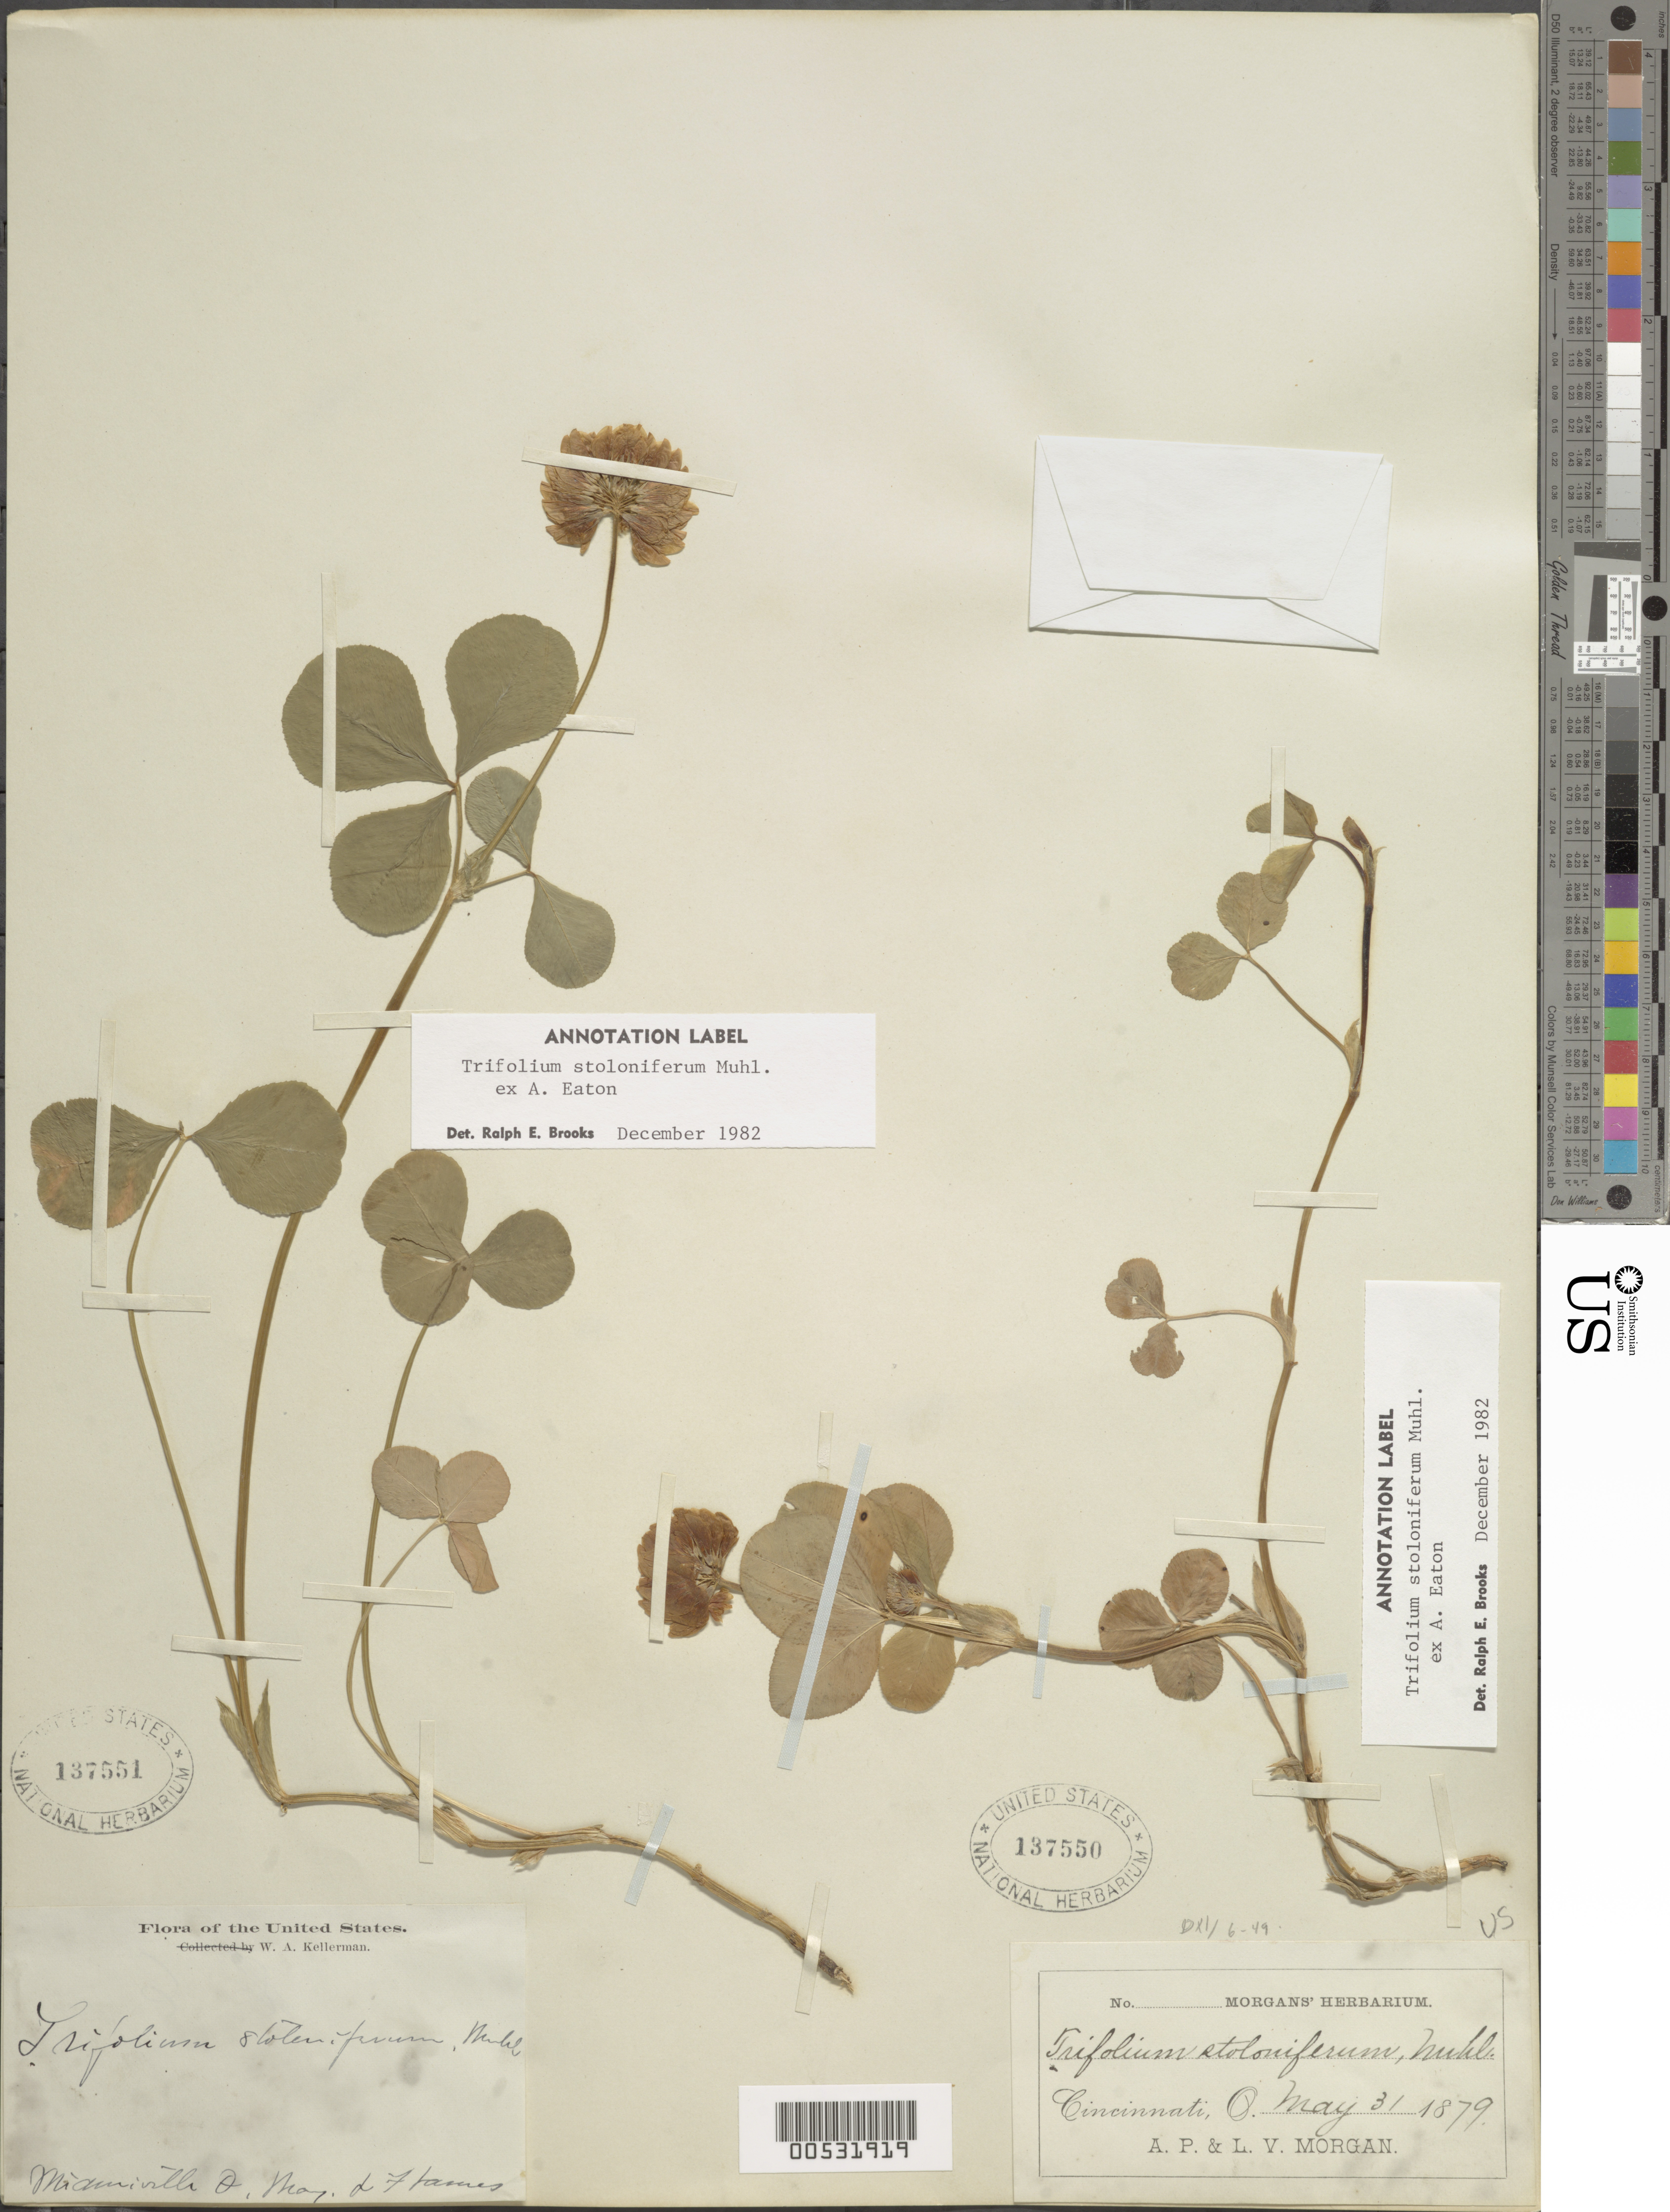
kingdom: Plantae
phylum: Tracheophyta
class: Magnoliopsida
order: Fabales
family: Fabaceae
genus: Trifolium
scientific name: Trifolium stoloniferum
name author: Muhl. ex Eaton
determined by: Brooks, R.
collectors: A. Morgan & L. Morgan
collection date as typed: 31 May 1879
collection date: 1879-05-31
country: United States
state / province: Ohio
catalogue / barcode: US 137550